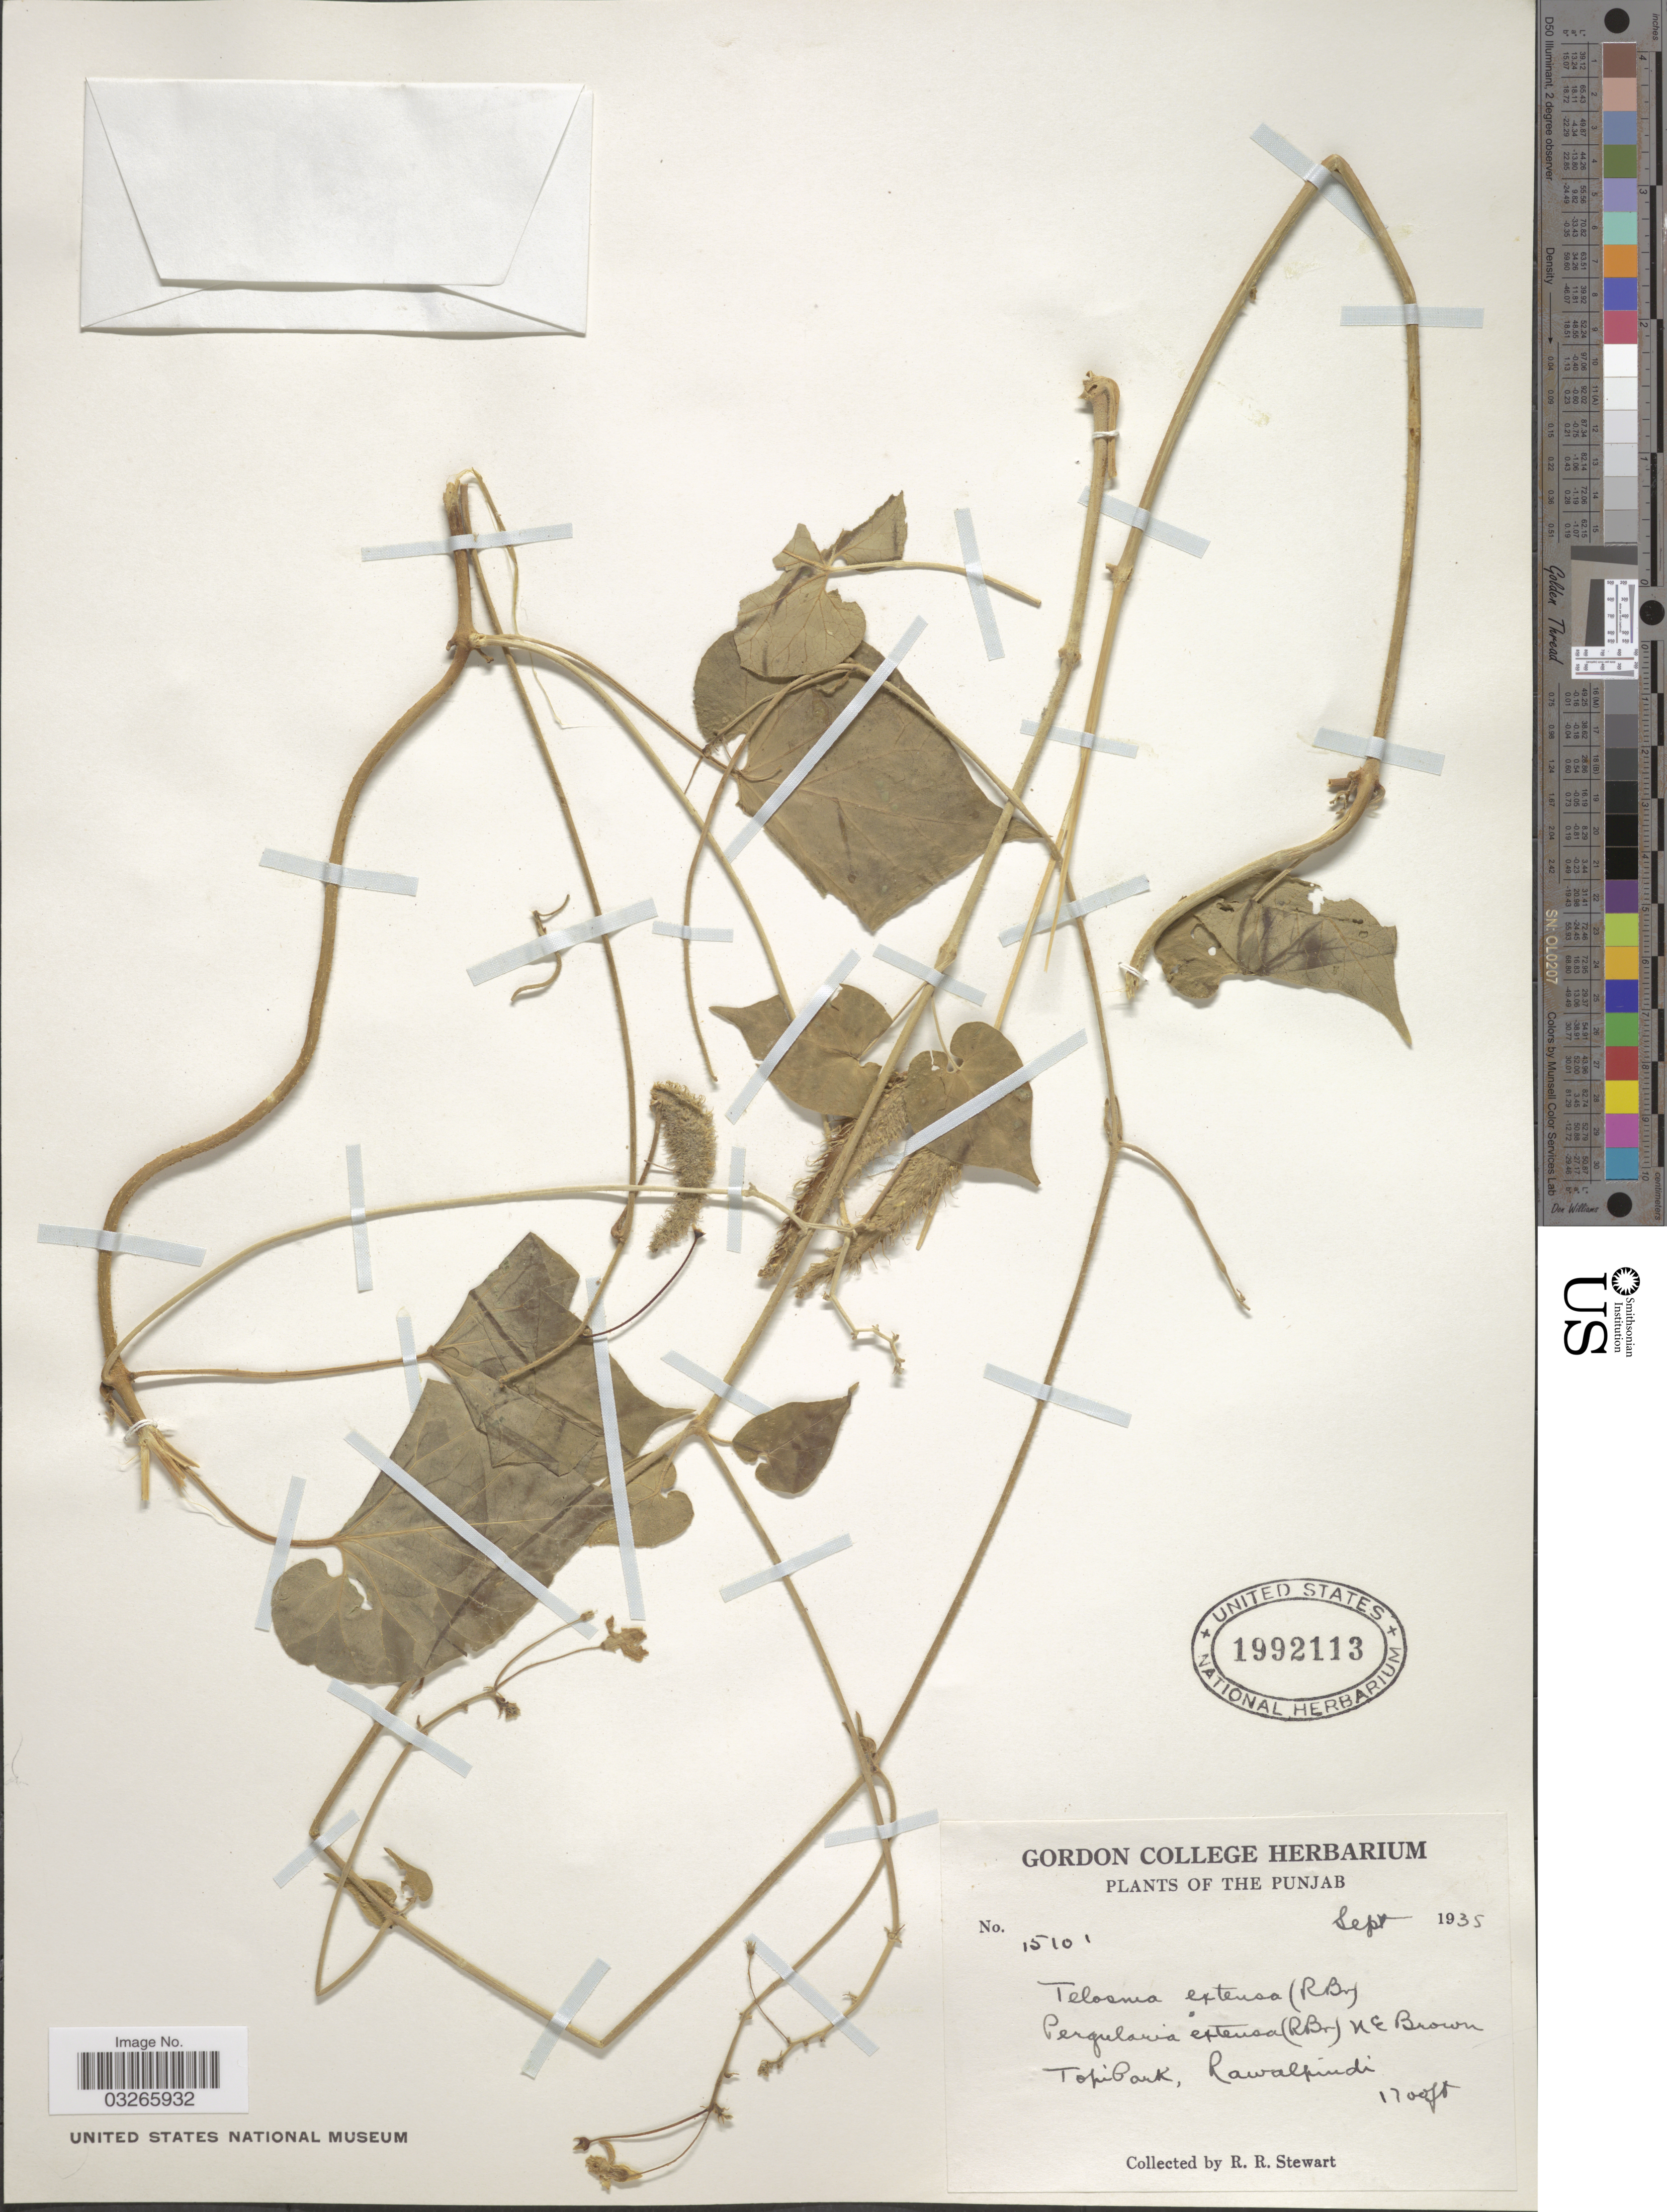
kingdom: Plantae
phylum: Tracheophyta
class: Magnoliopsida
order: Gentianales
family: Apocynaceae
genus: Doemia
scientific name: Doemia extensa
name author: (Jacq.) W.T. Aiton ex Schult.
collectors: R. Stewart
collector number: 15101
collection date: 1935-09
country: Pakistan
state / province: Punjab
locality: Topi Park, Rawalpindi.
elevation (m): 518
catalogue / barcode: US 1992113